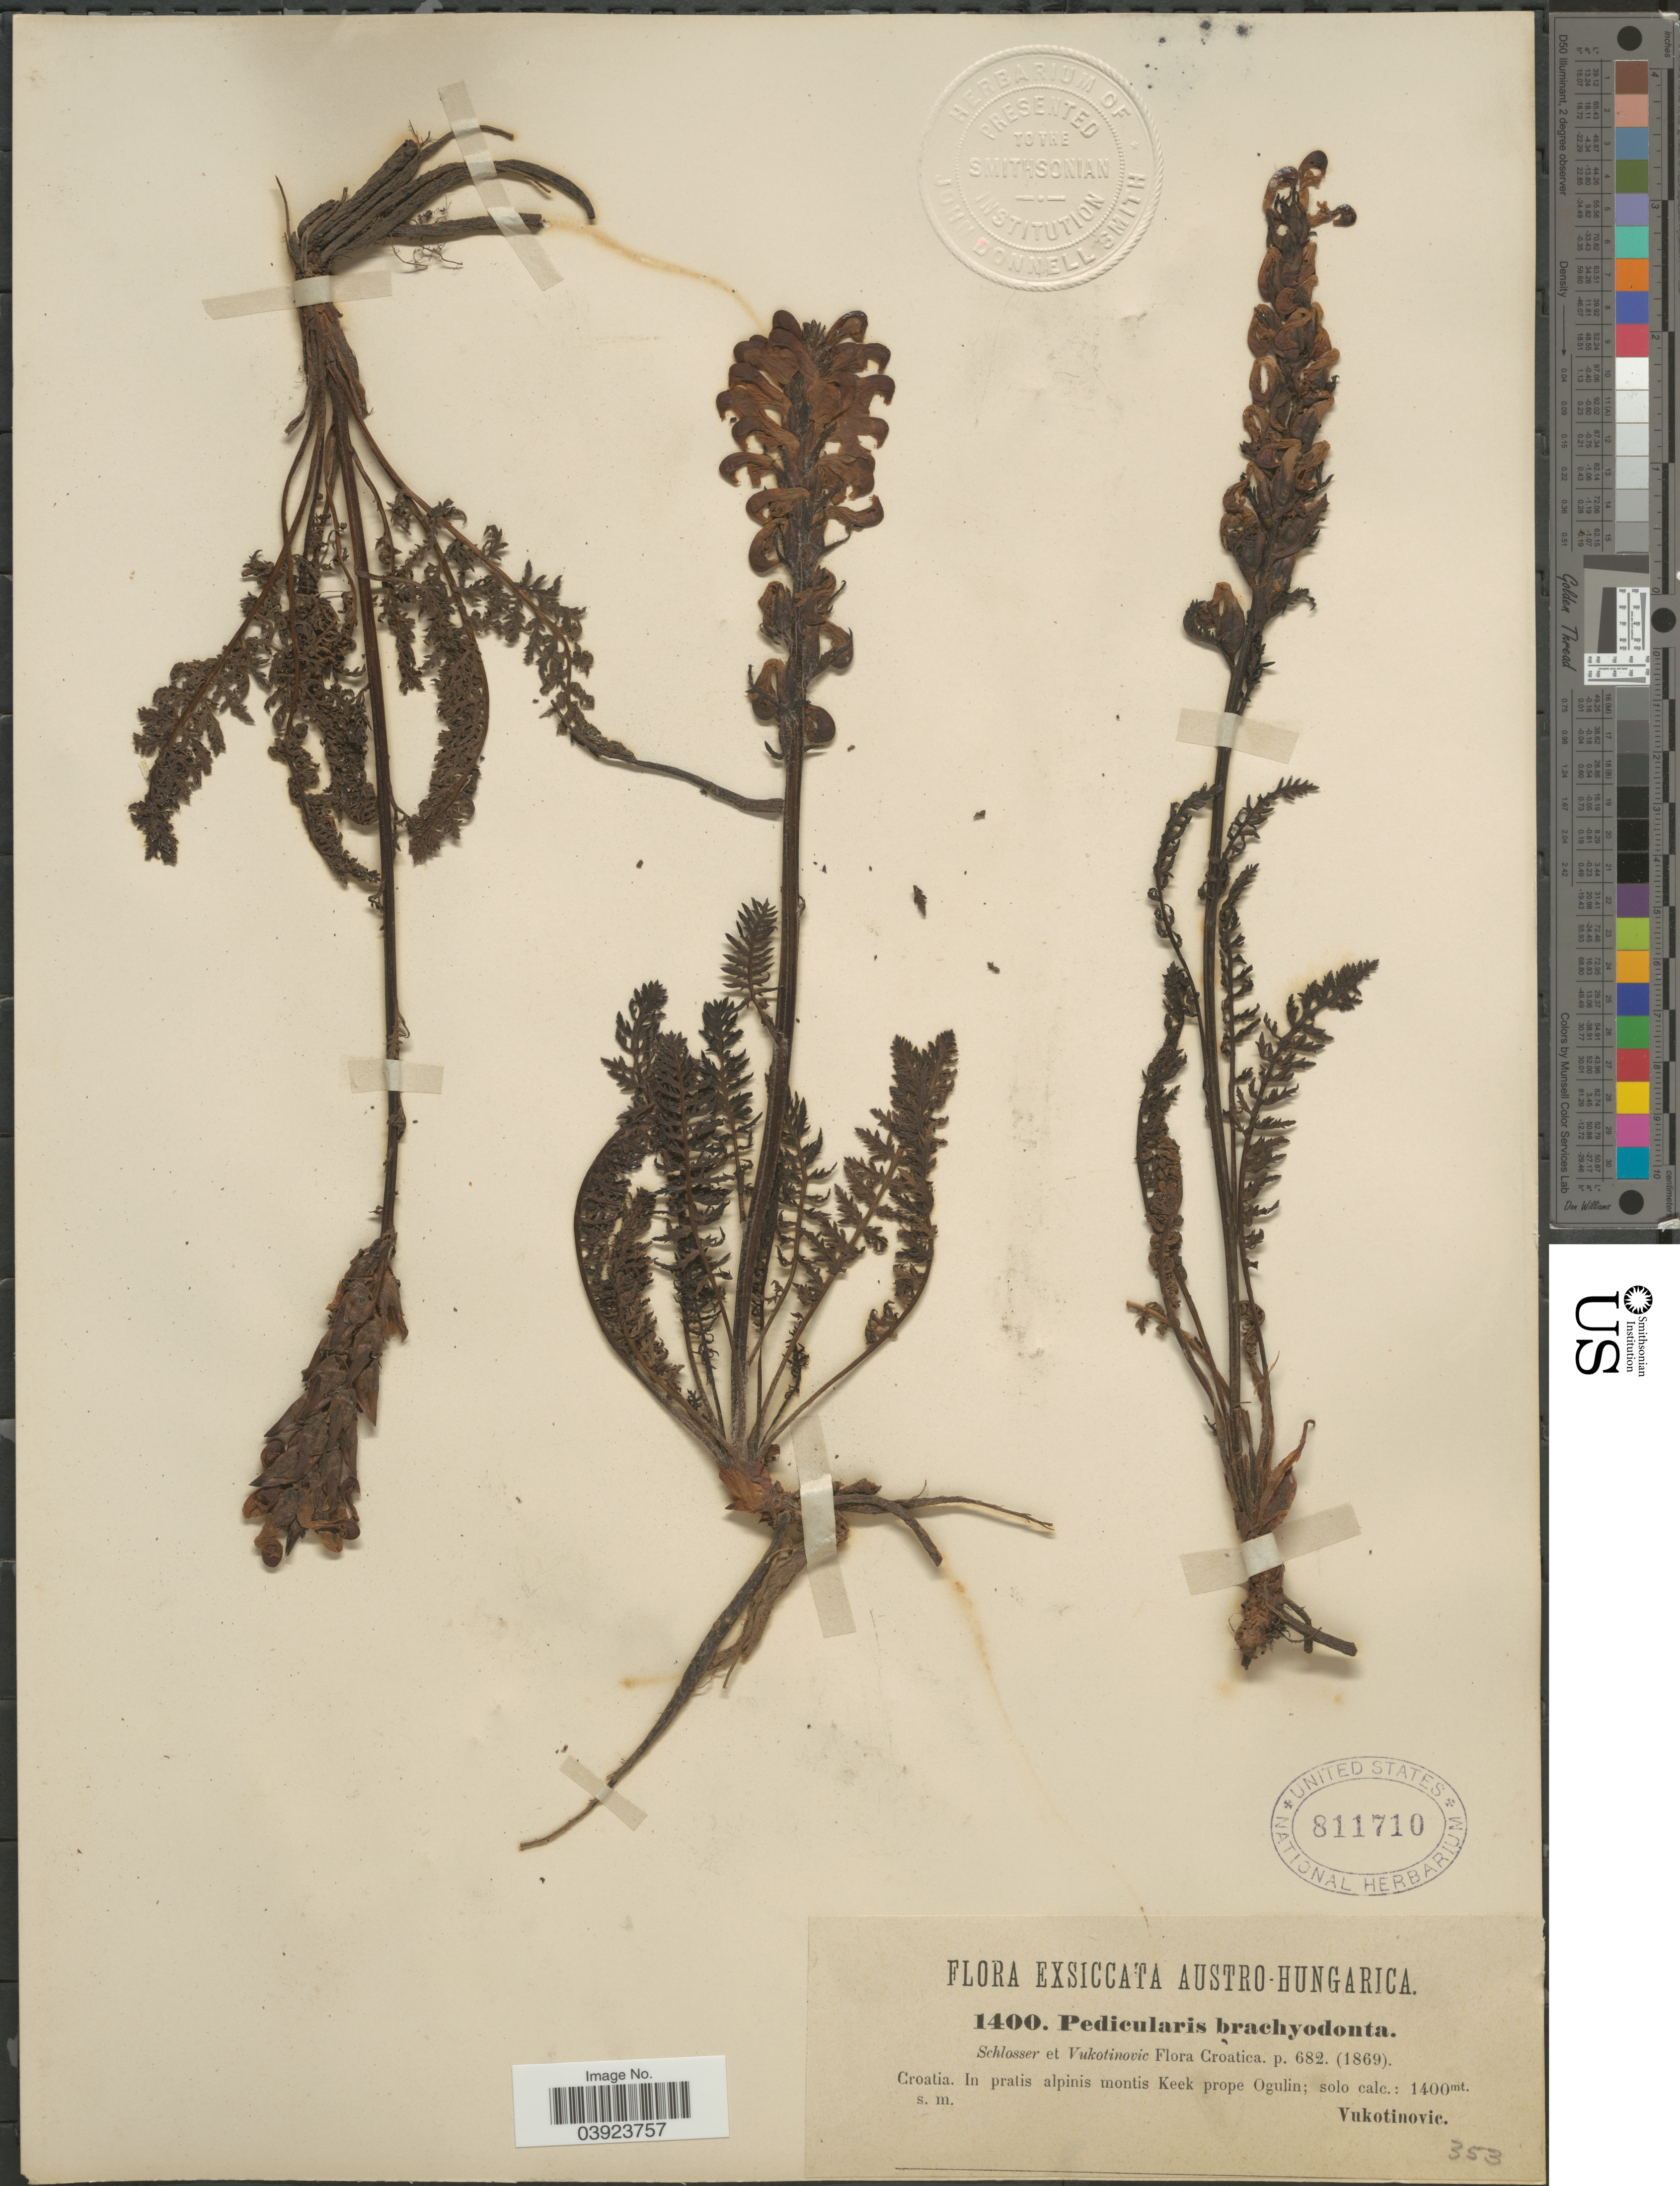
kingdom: Plantae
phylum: Tracheophyta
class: Magnoliopsida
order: Lamiales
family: Orobanchaceae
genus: Pedicularis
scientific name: Pedicularis brachyodonta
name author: Schloss. & Vuk.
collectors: Vukotinovic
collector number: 1400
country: Croatia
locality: Austro-Hungarica. In pratis alpinis montis Keek prope Ogulin.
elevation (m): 1400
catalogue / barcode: US 811710